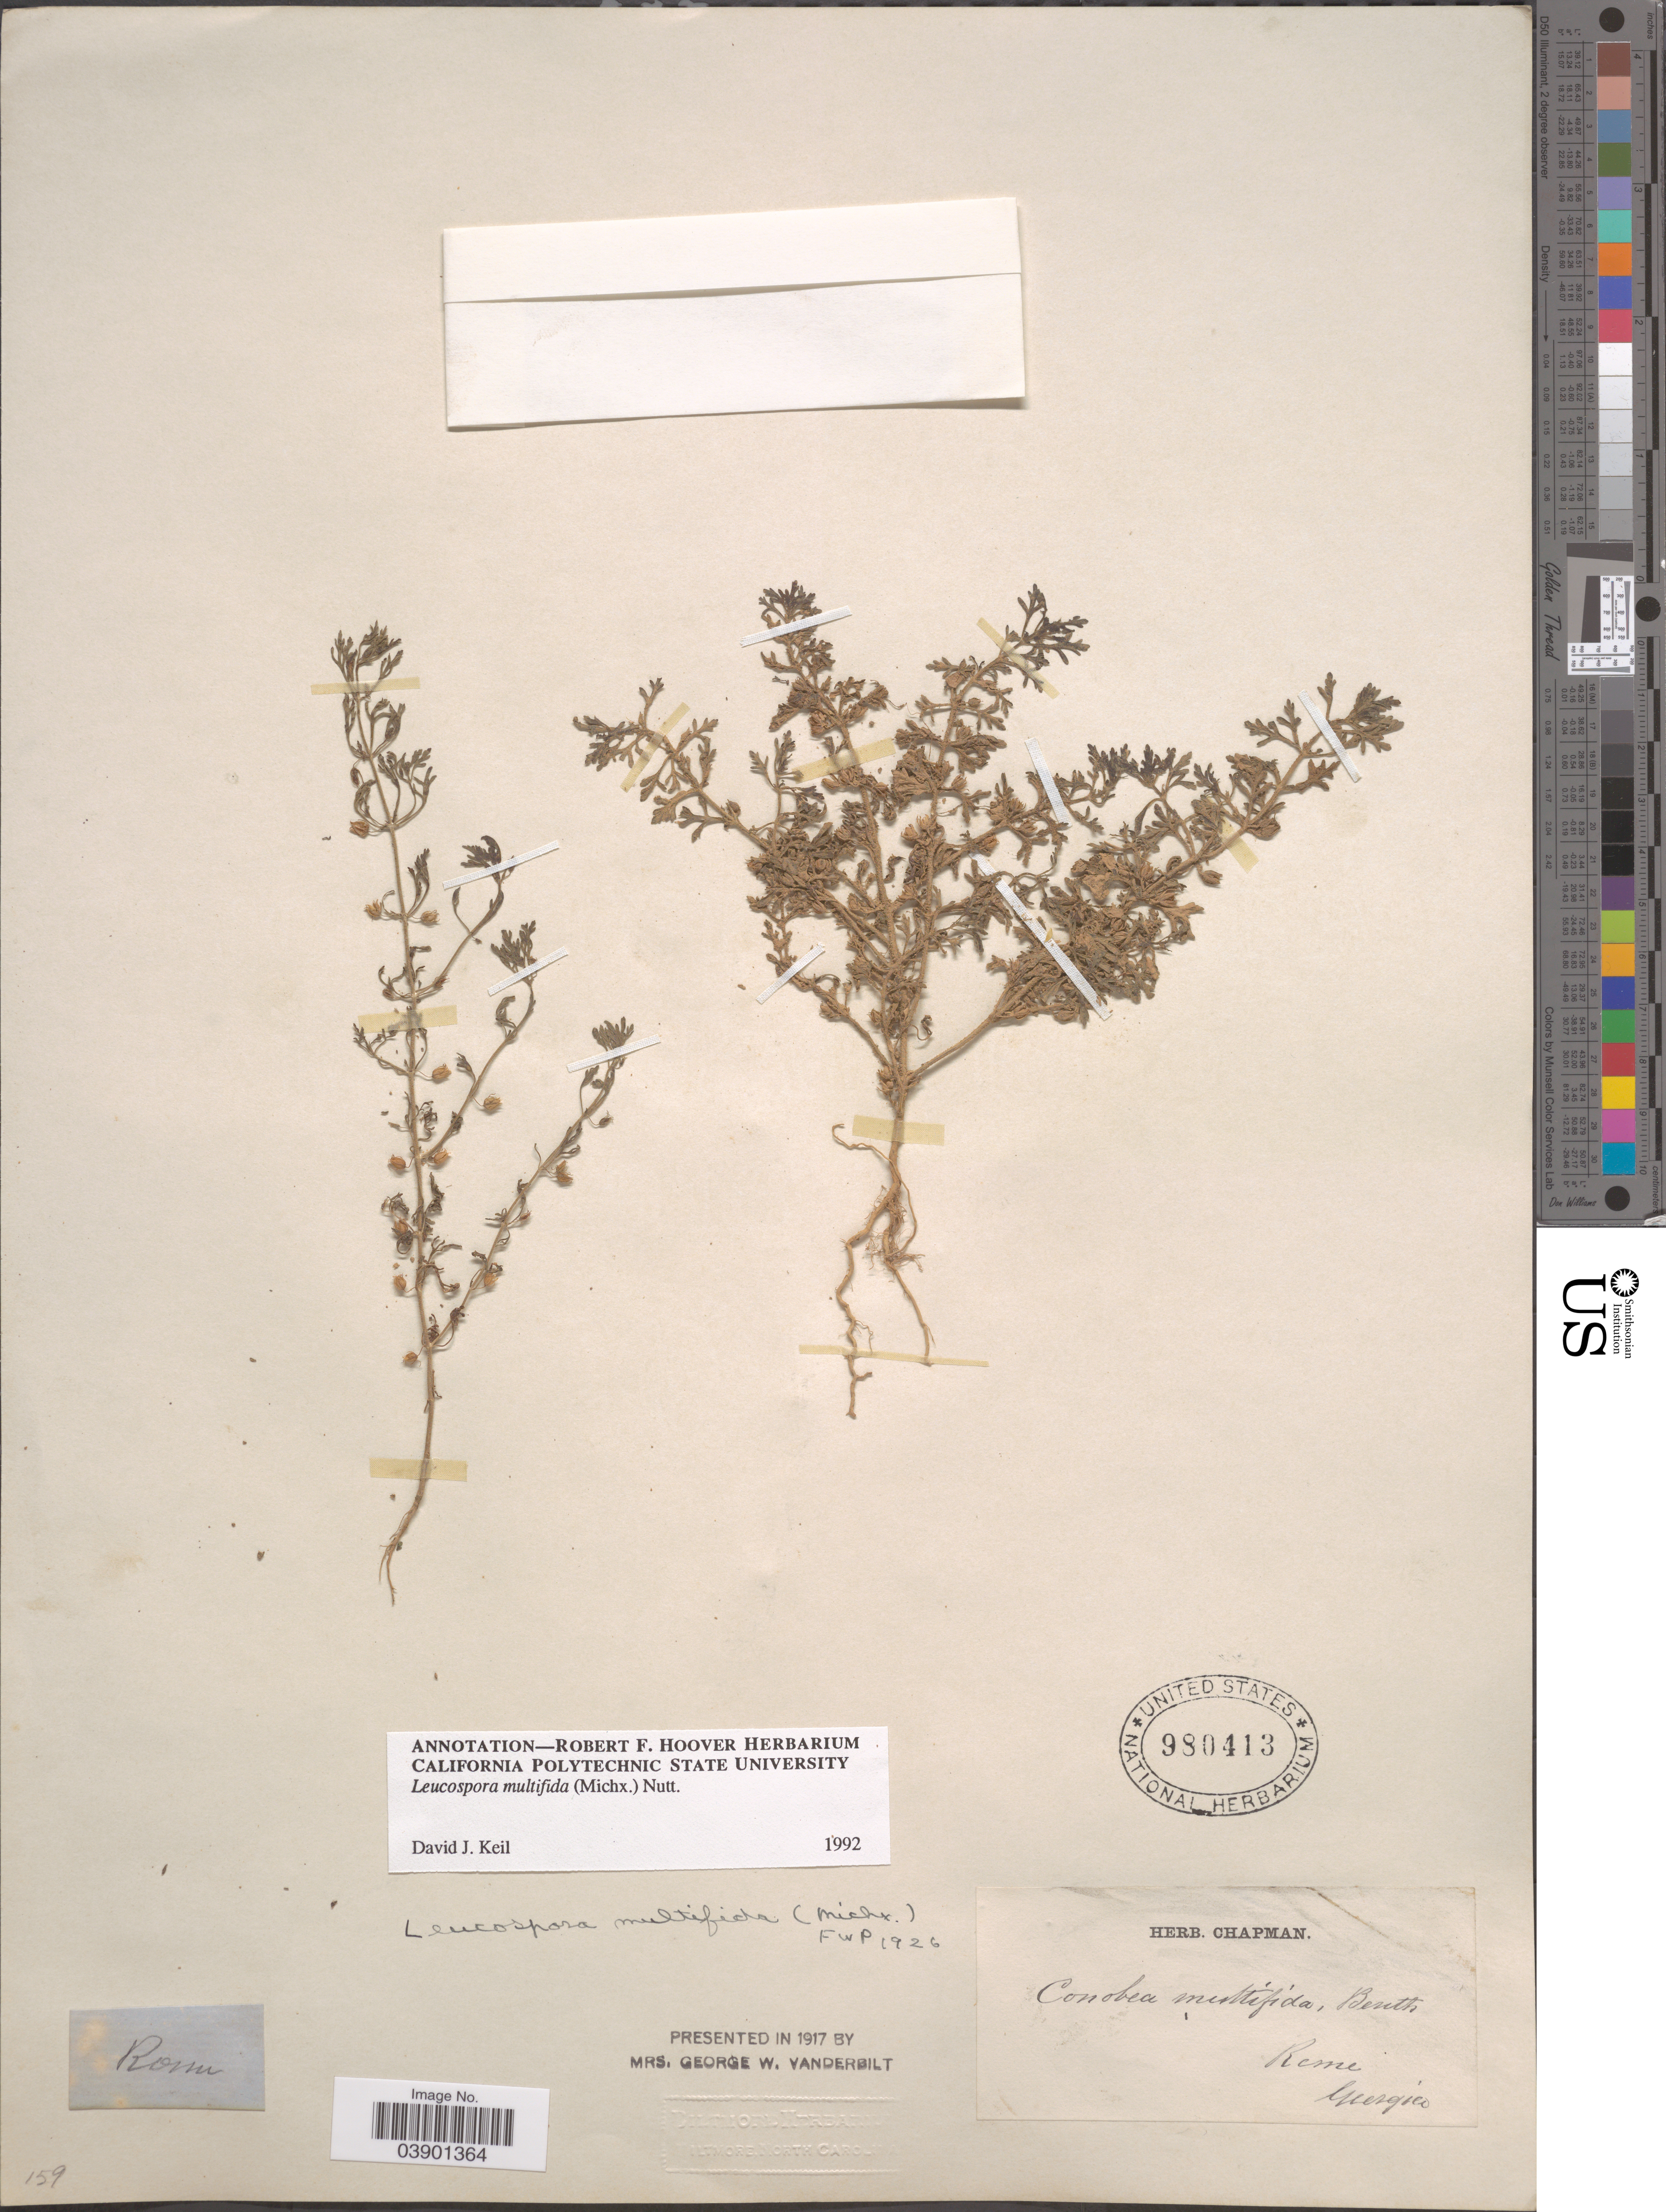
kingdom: Plantae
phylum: Tracheophyta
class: Magnoliopsida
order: Lamiales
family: Plantaginaceae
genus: Leucospora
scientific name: Leucospora multifida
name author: (Michx.) Nutt.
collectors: ex herb. Chapman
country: United States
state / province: Georgia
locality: Rome.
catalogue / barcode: US 980413